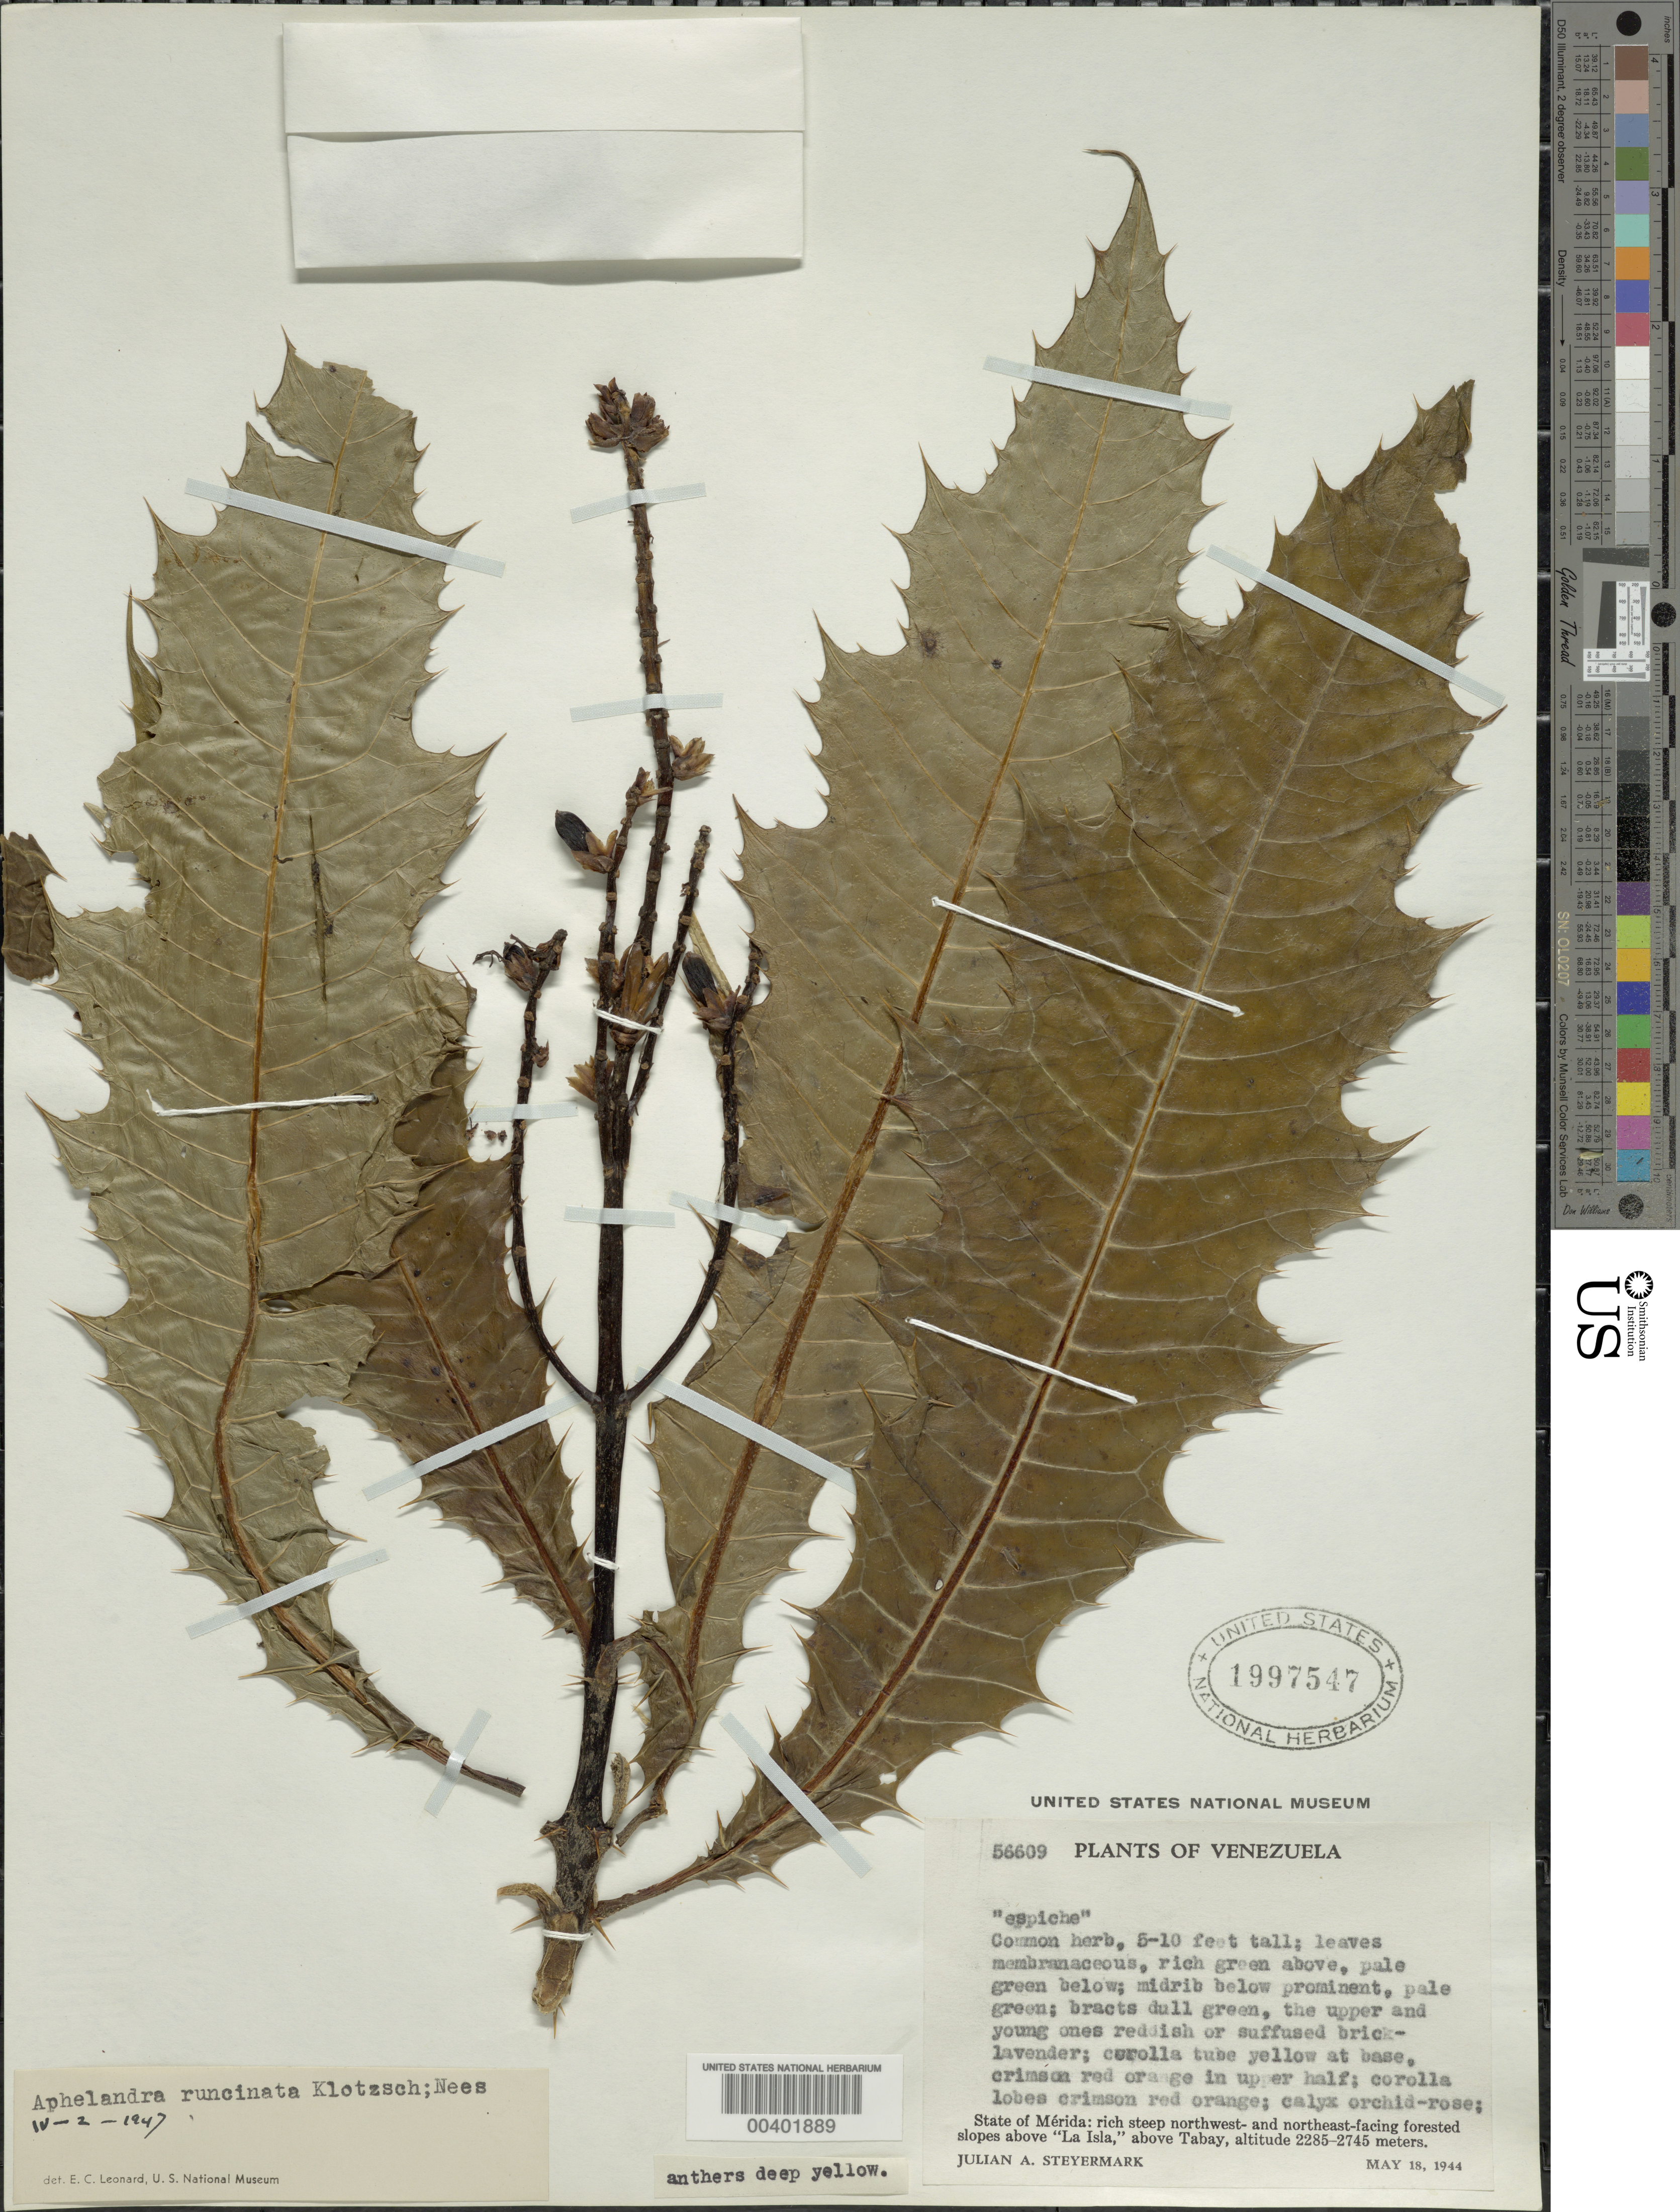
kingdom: Plantae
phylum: Tracheophyta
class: Magnoliopsida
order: Lamiales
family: Acanthaceae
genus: Aphelandra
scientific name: Aphelandra runcinata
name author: Klotzsch ex Nees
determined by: Leonard, Emery C., (US)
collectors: J. Steyermark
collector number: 56609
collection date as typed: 18 May 1944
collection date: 1944-05-18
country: Venezuela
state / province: Mérida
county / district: Libertador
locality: Above "La Isla," above Tabay Isla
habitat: Rich, steep nortwest- and northeast-facing forested slopes.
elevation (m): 2285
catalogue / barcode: US 1997547